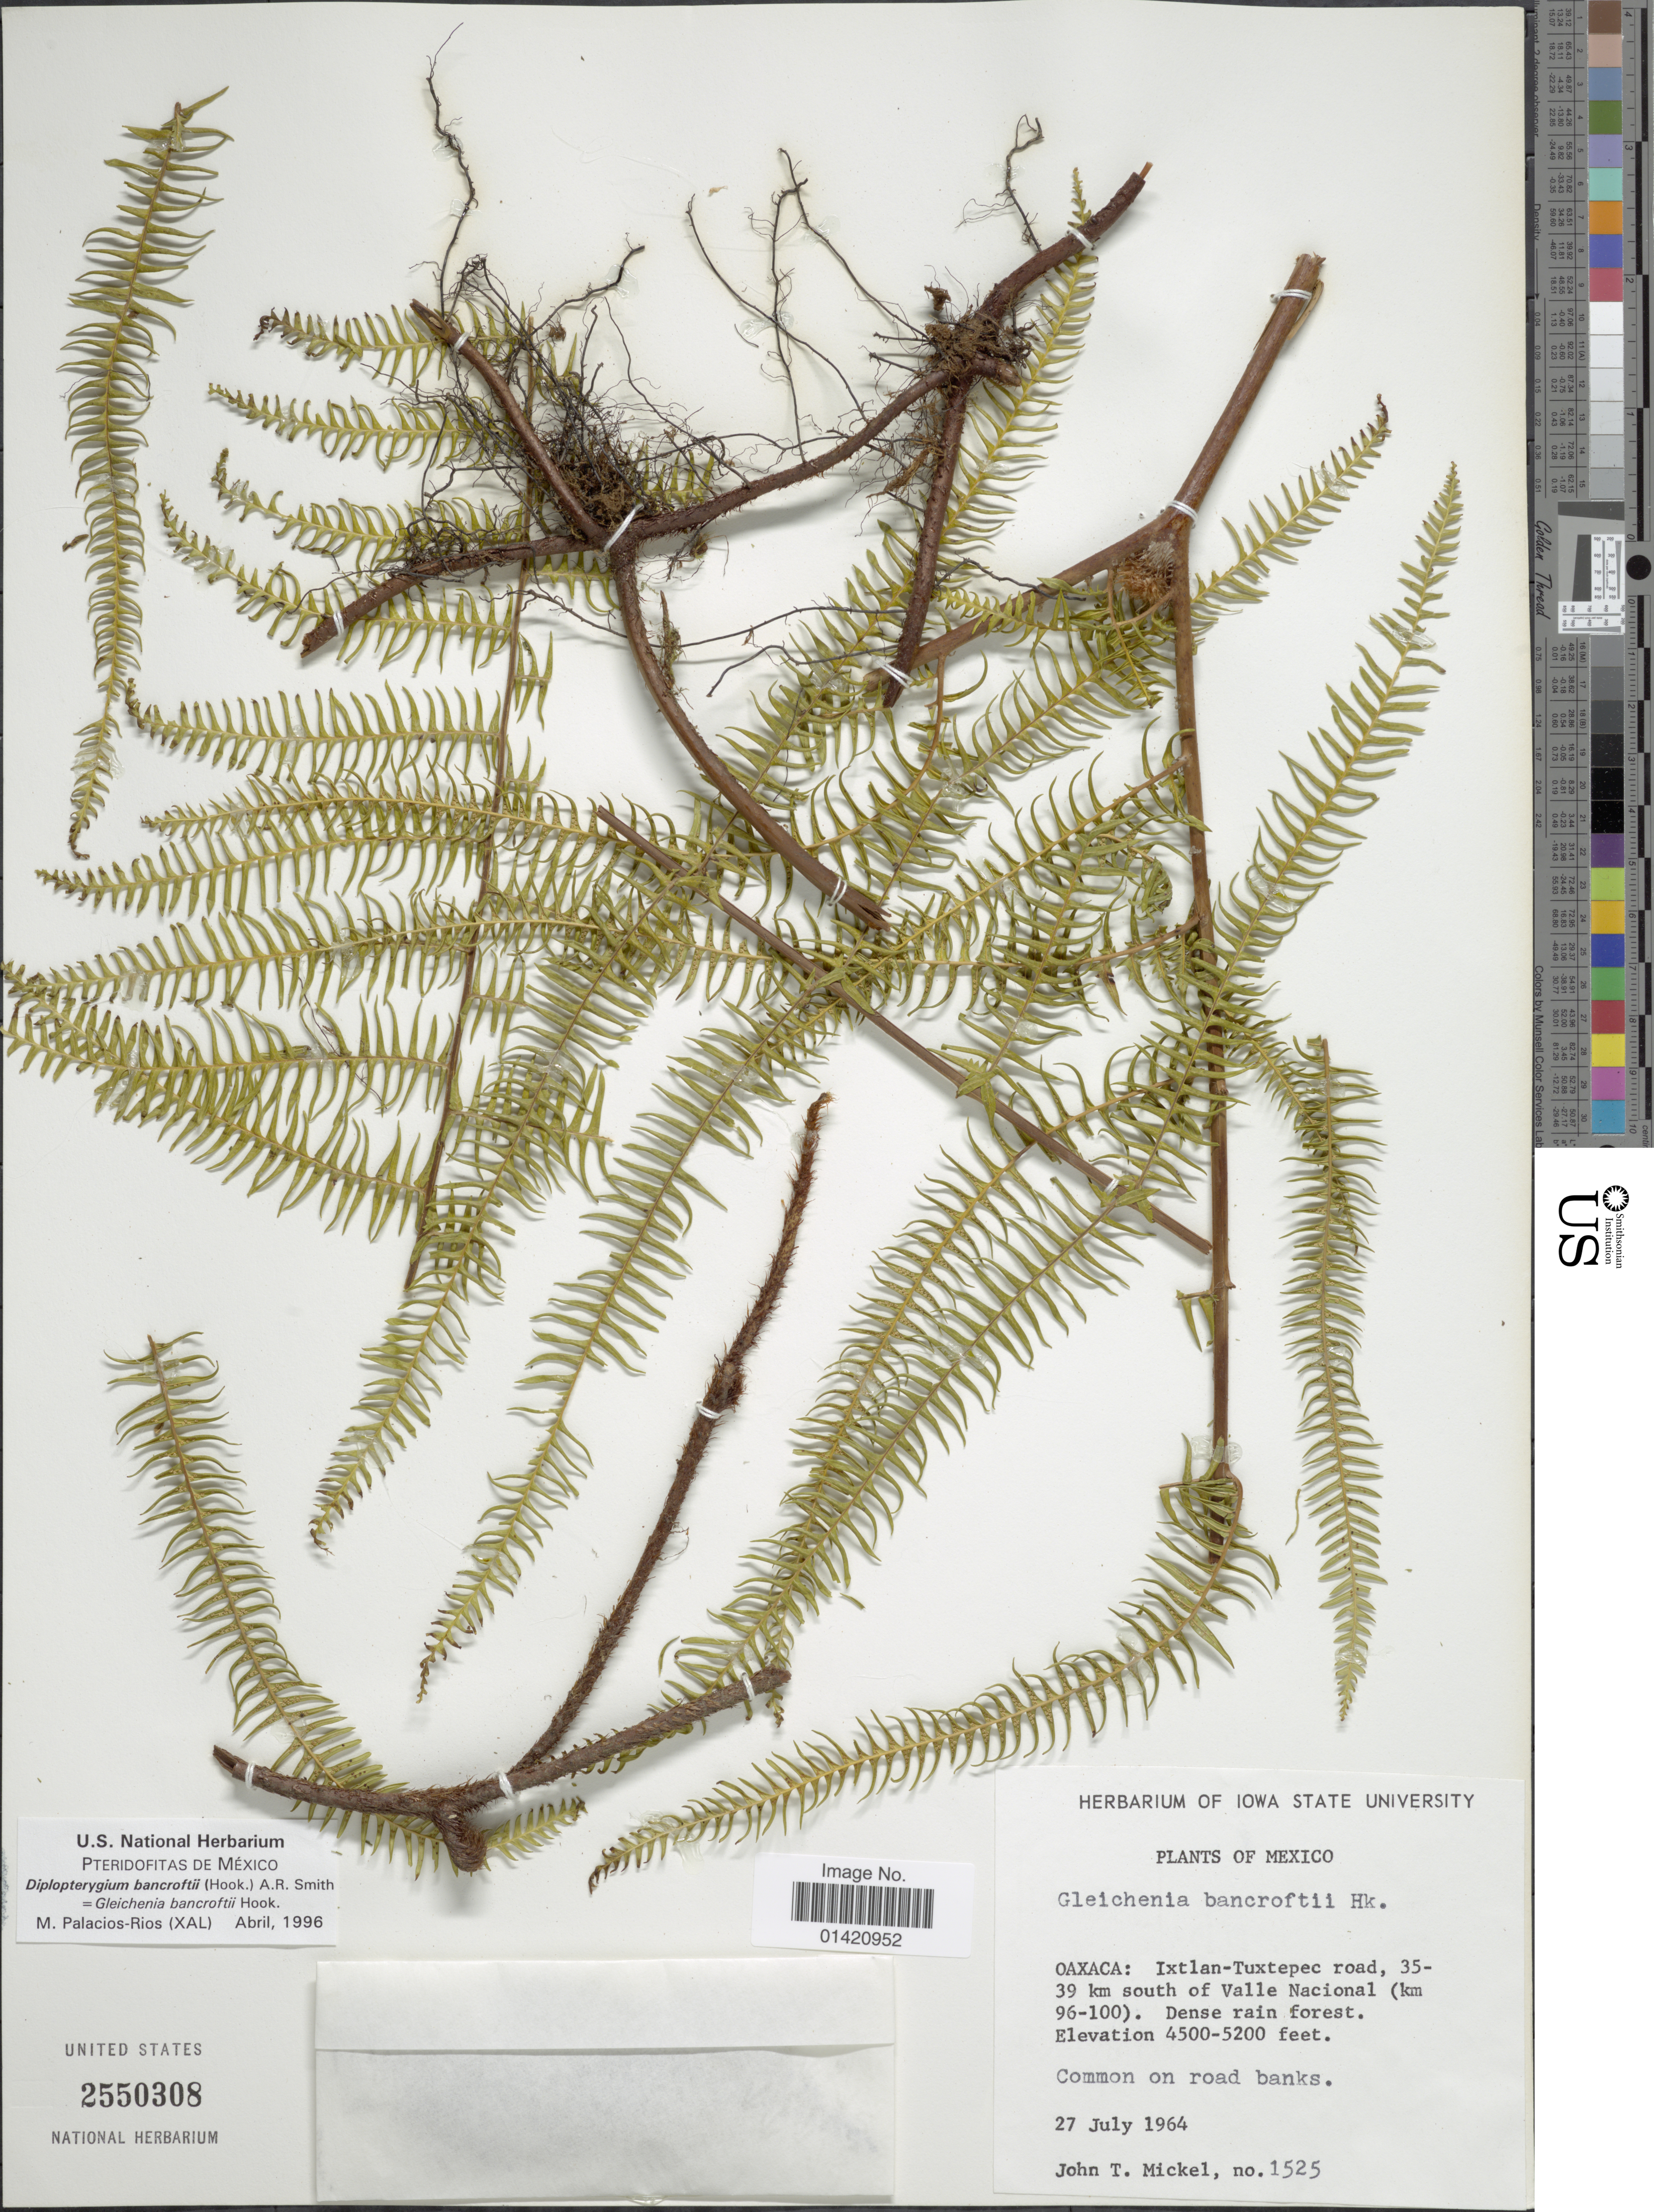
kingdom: Plantae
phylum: Tracheophyta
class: Polypodiopsida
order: Gleicheniales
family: Gleicheniaceae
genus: Diplopterygium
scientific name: Diplopterygium bancroftii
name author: (Hook.) A.R. Sm.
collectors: J. T. Mickel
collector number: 1525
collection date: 1964-07-27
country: Mexico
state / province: Oaxaca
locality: Ixtlan-Tuxtepec road, 35-39 km south of Valle Nacional (km96-100)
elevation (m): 29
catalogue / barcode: US 2550308